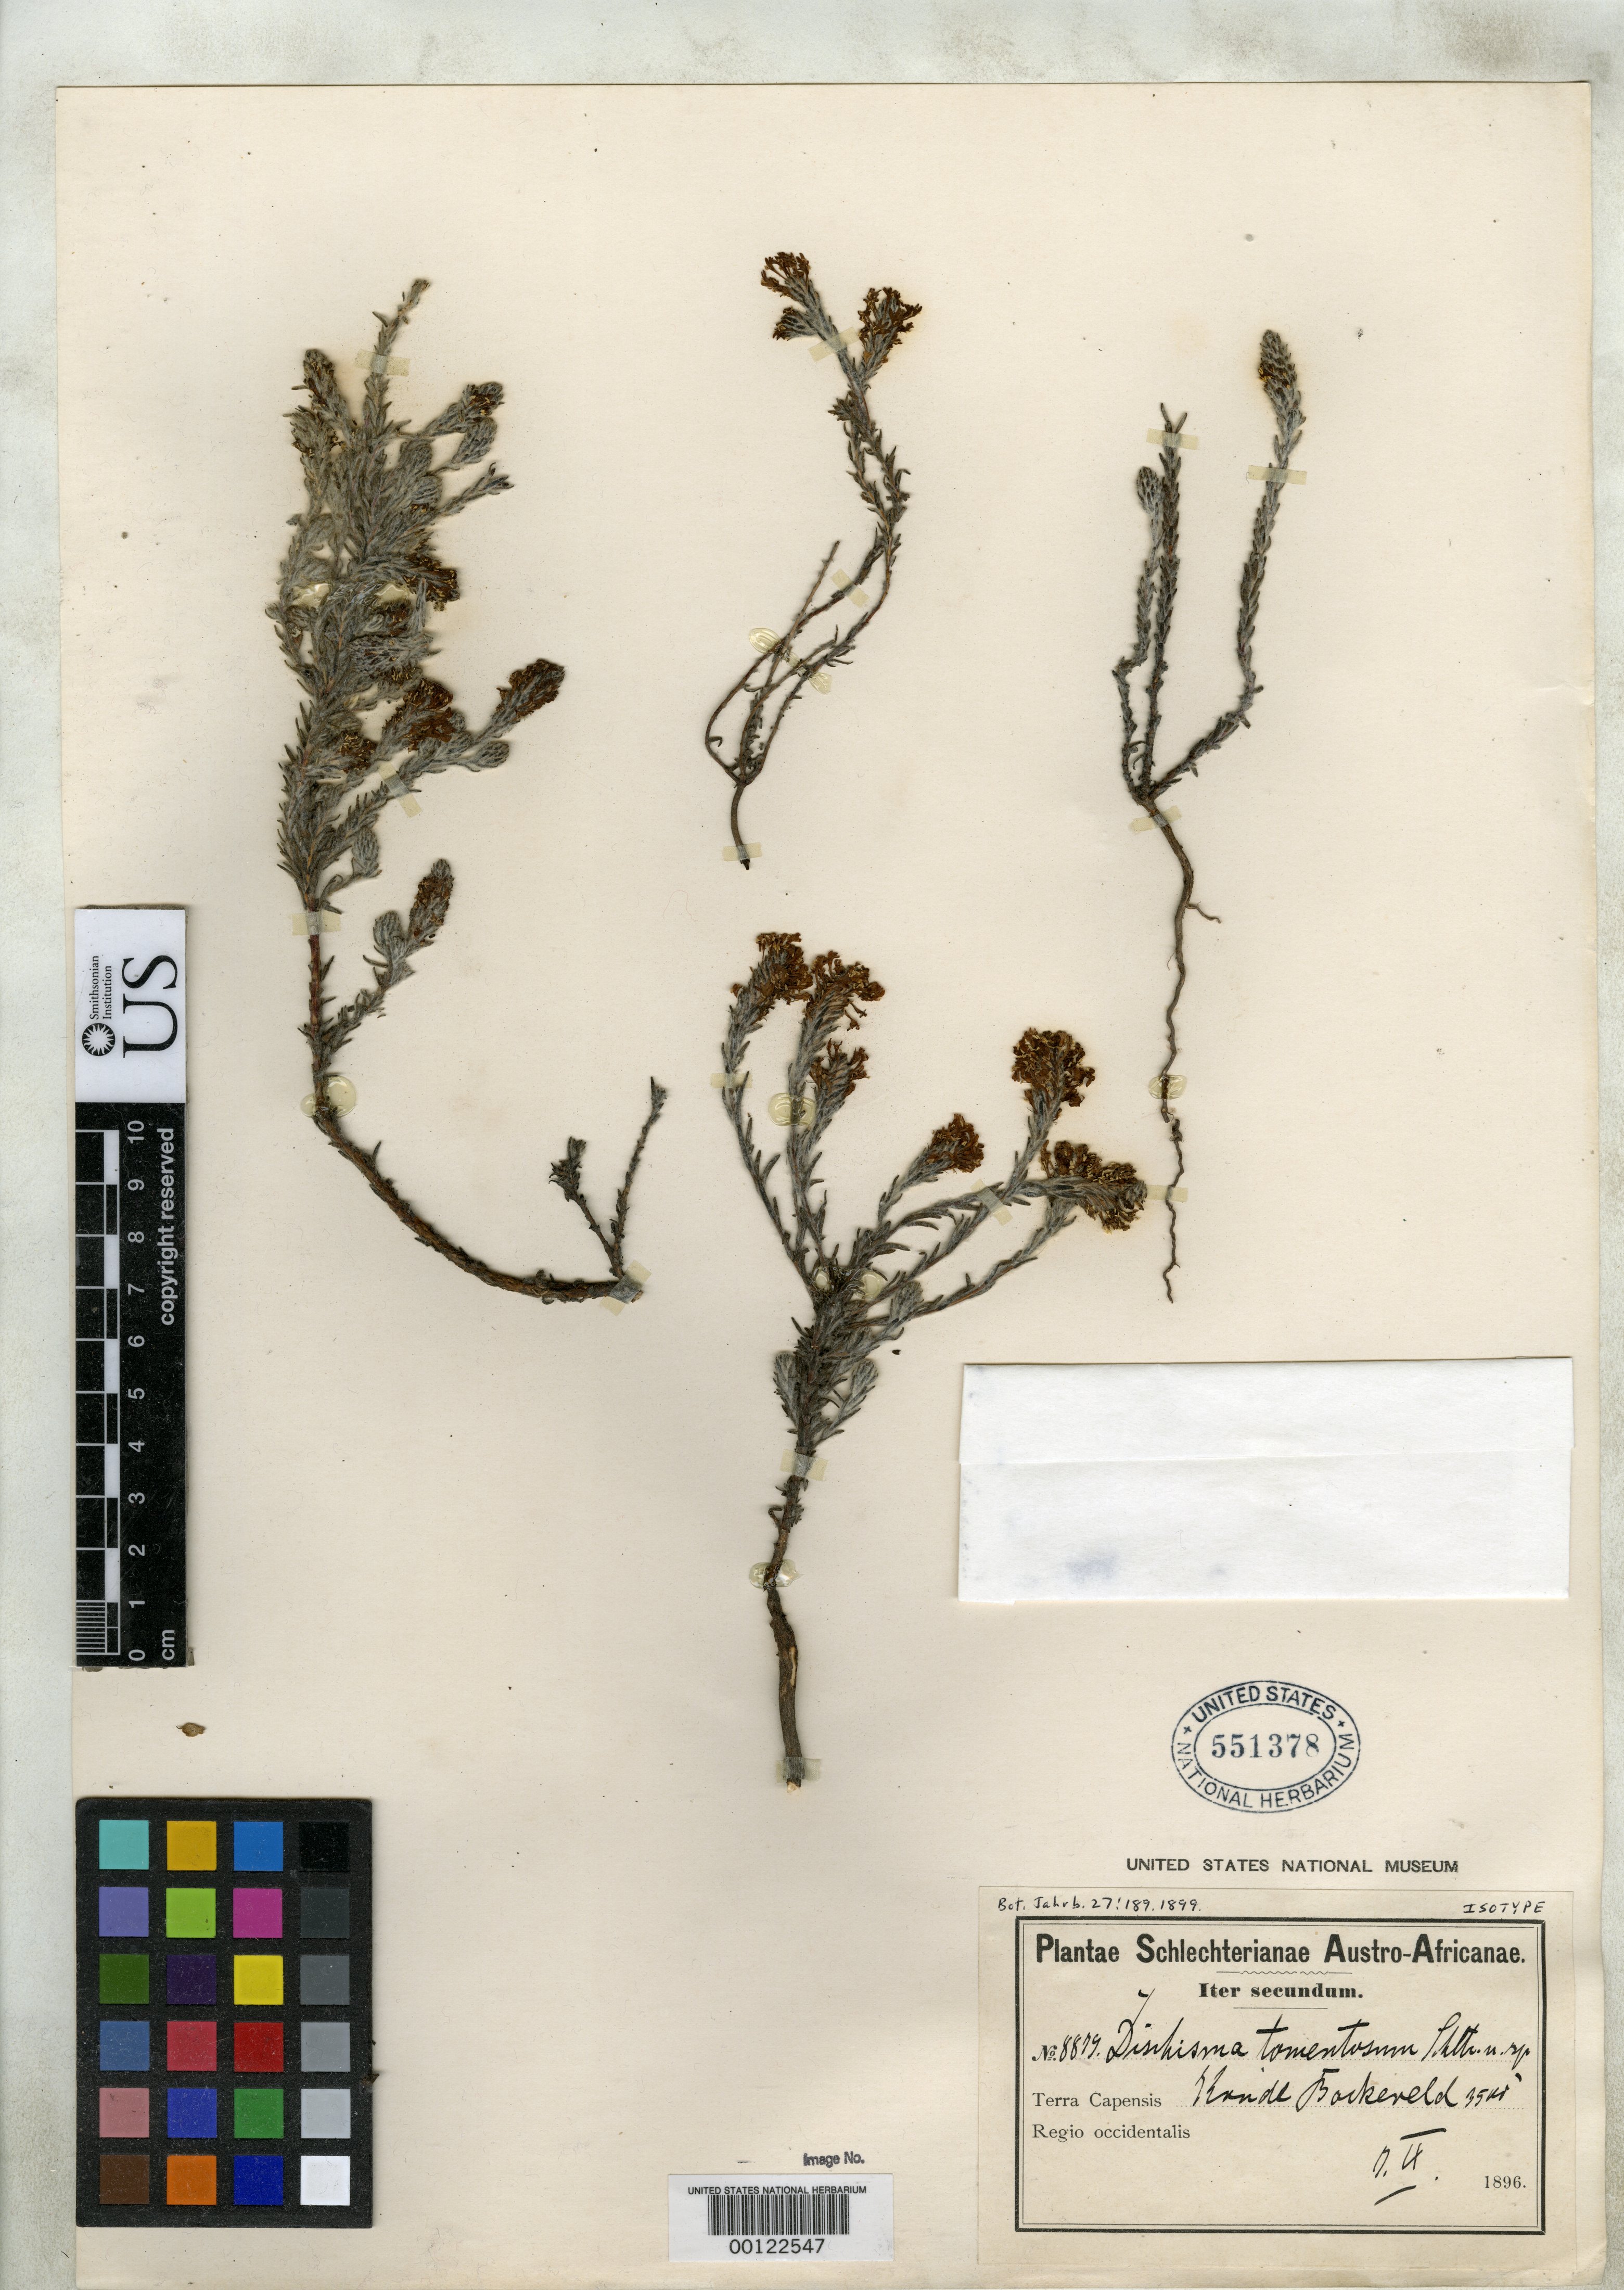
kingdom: Plantae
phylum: Tracheophyta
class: Magnoliopsida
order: Lamiales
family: Scrophulariaceae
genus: Dischisma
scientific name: Dischisma tomentosum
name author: Schltr.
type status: Isotype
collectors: F. R. R. Schlechter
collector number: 8879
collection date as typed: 1896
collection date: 1896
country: South Africa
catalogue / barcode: US 551378